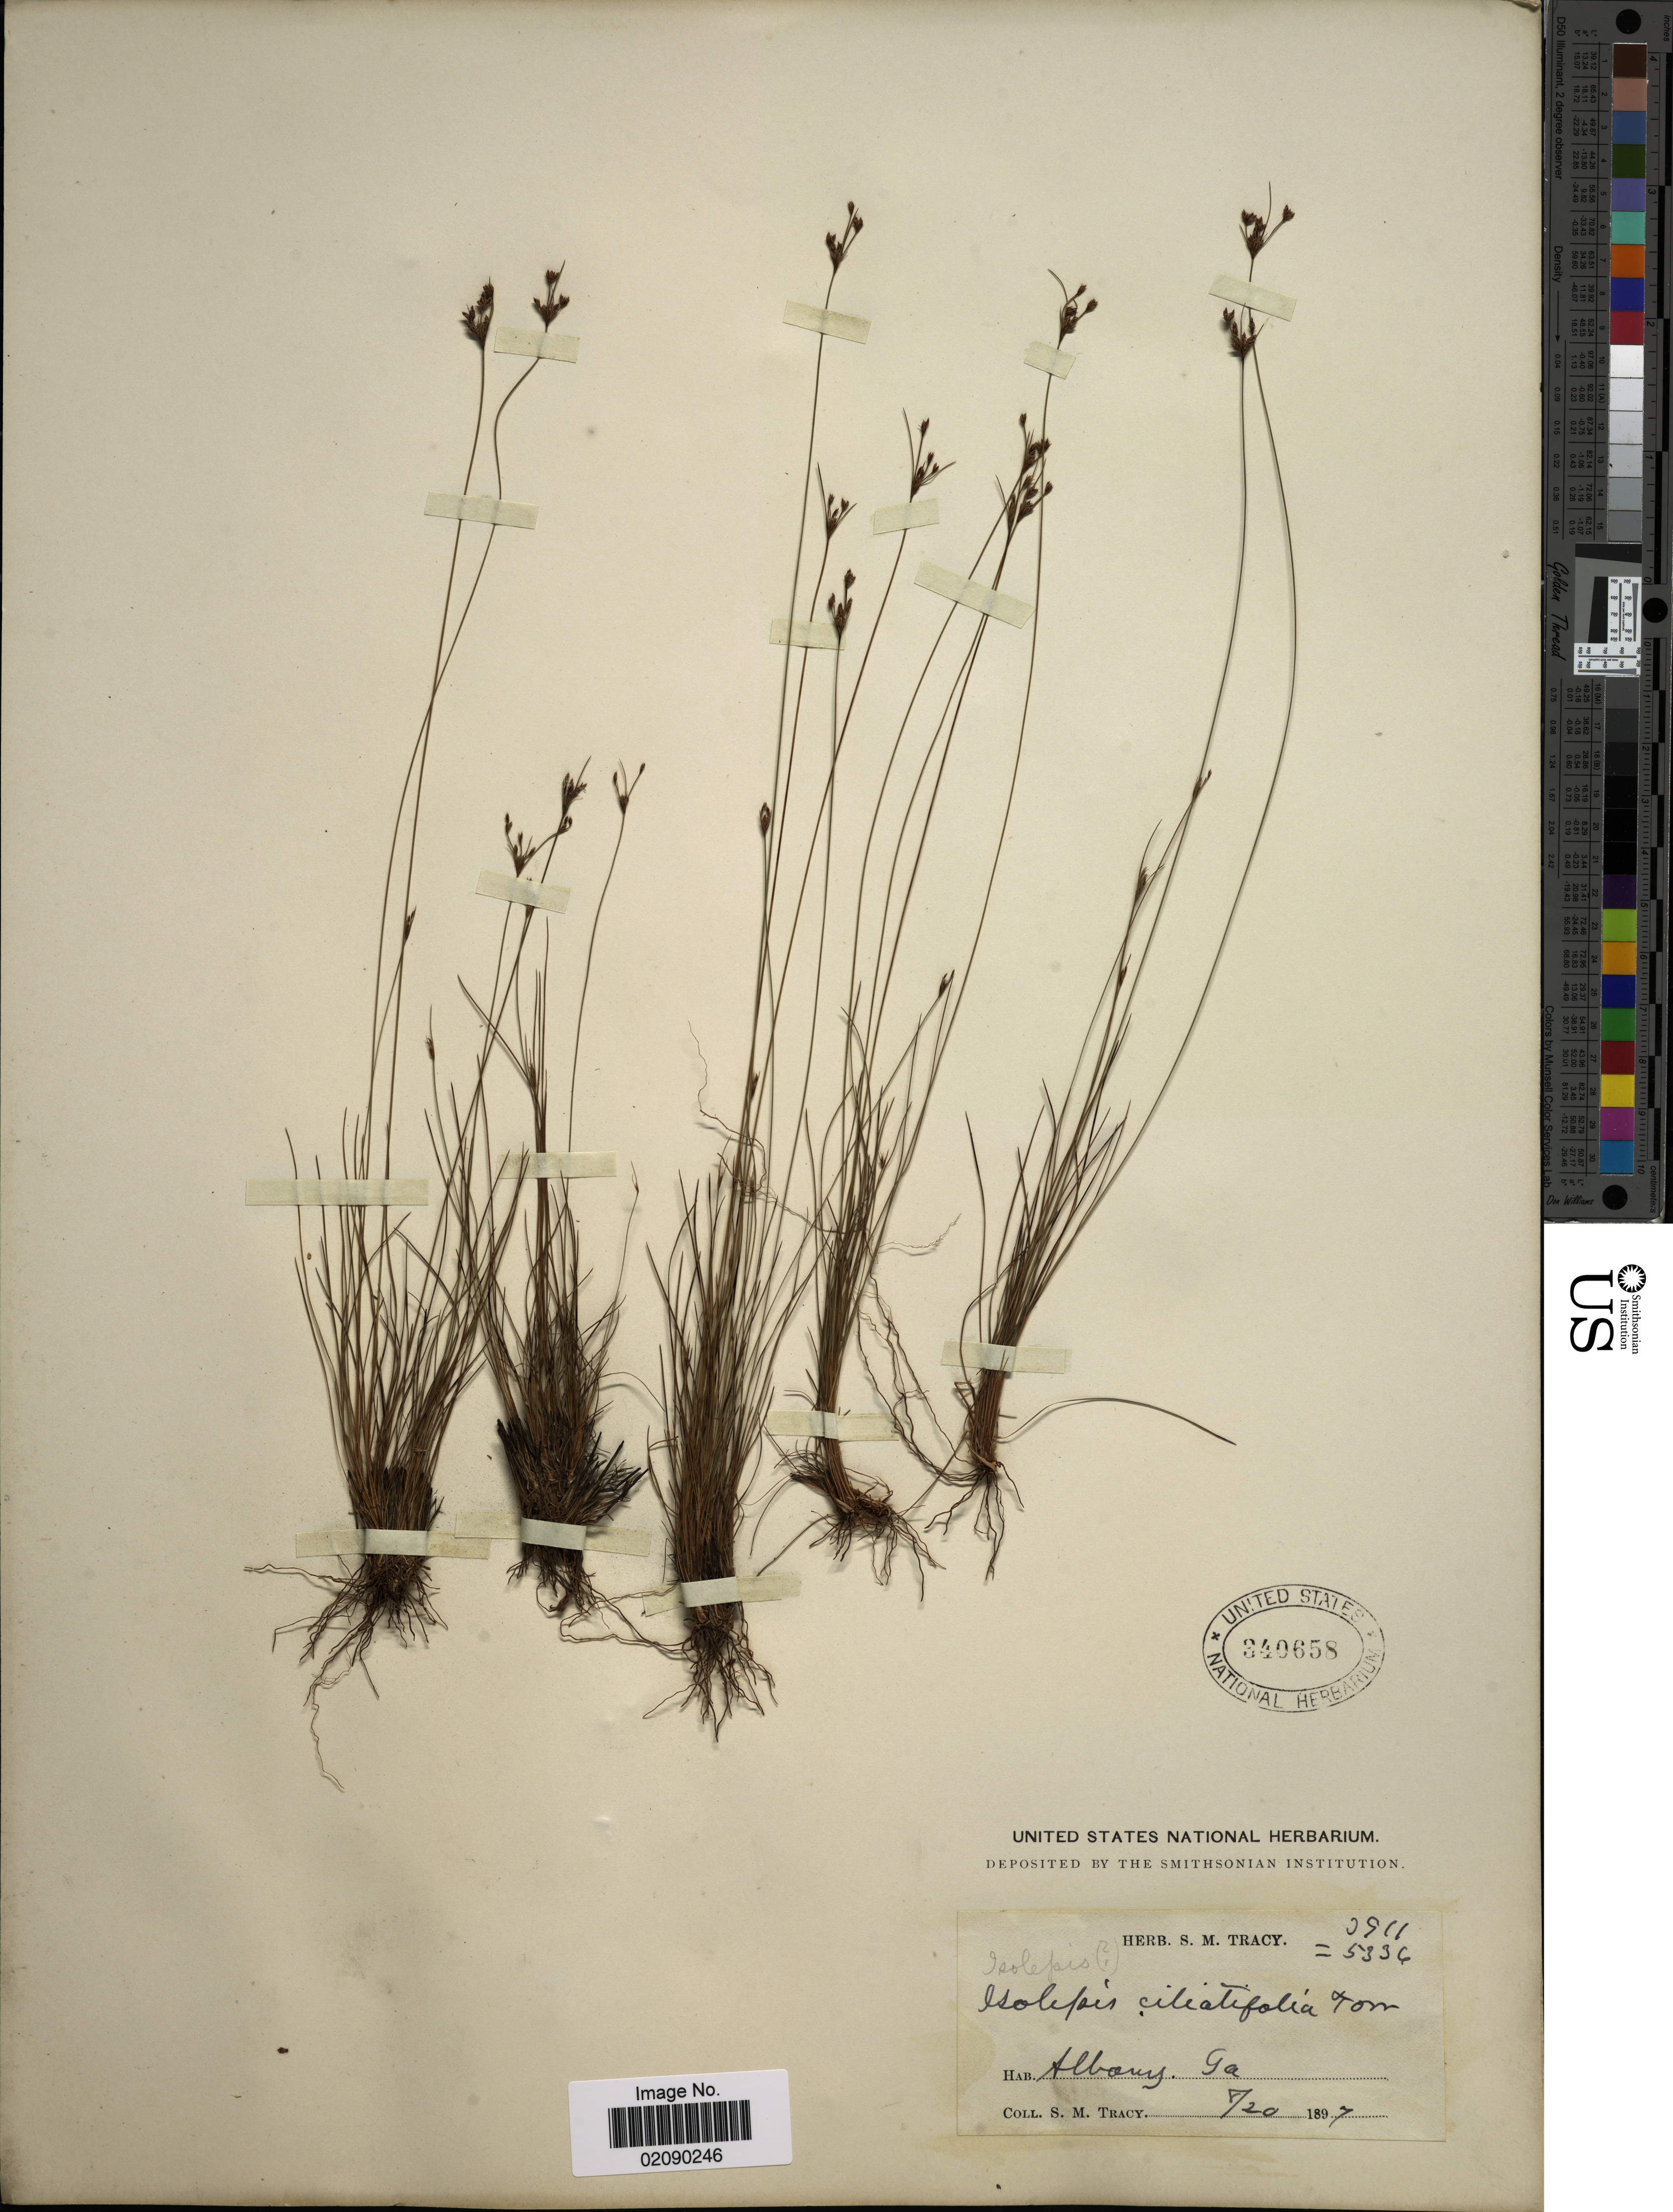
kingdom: Plantae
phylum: Tracheophyta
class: Liliopsida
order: Poales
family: Cyperaceae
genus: Bulbostylis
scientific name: Bulbostylis ciliatifolia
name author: (Elliott) Fernald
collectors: S. M. Tracy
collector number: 0911/5336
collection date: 1897-08-20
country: United States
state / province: Georgia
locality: Albany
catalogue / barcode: US 340658